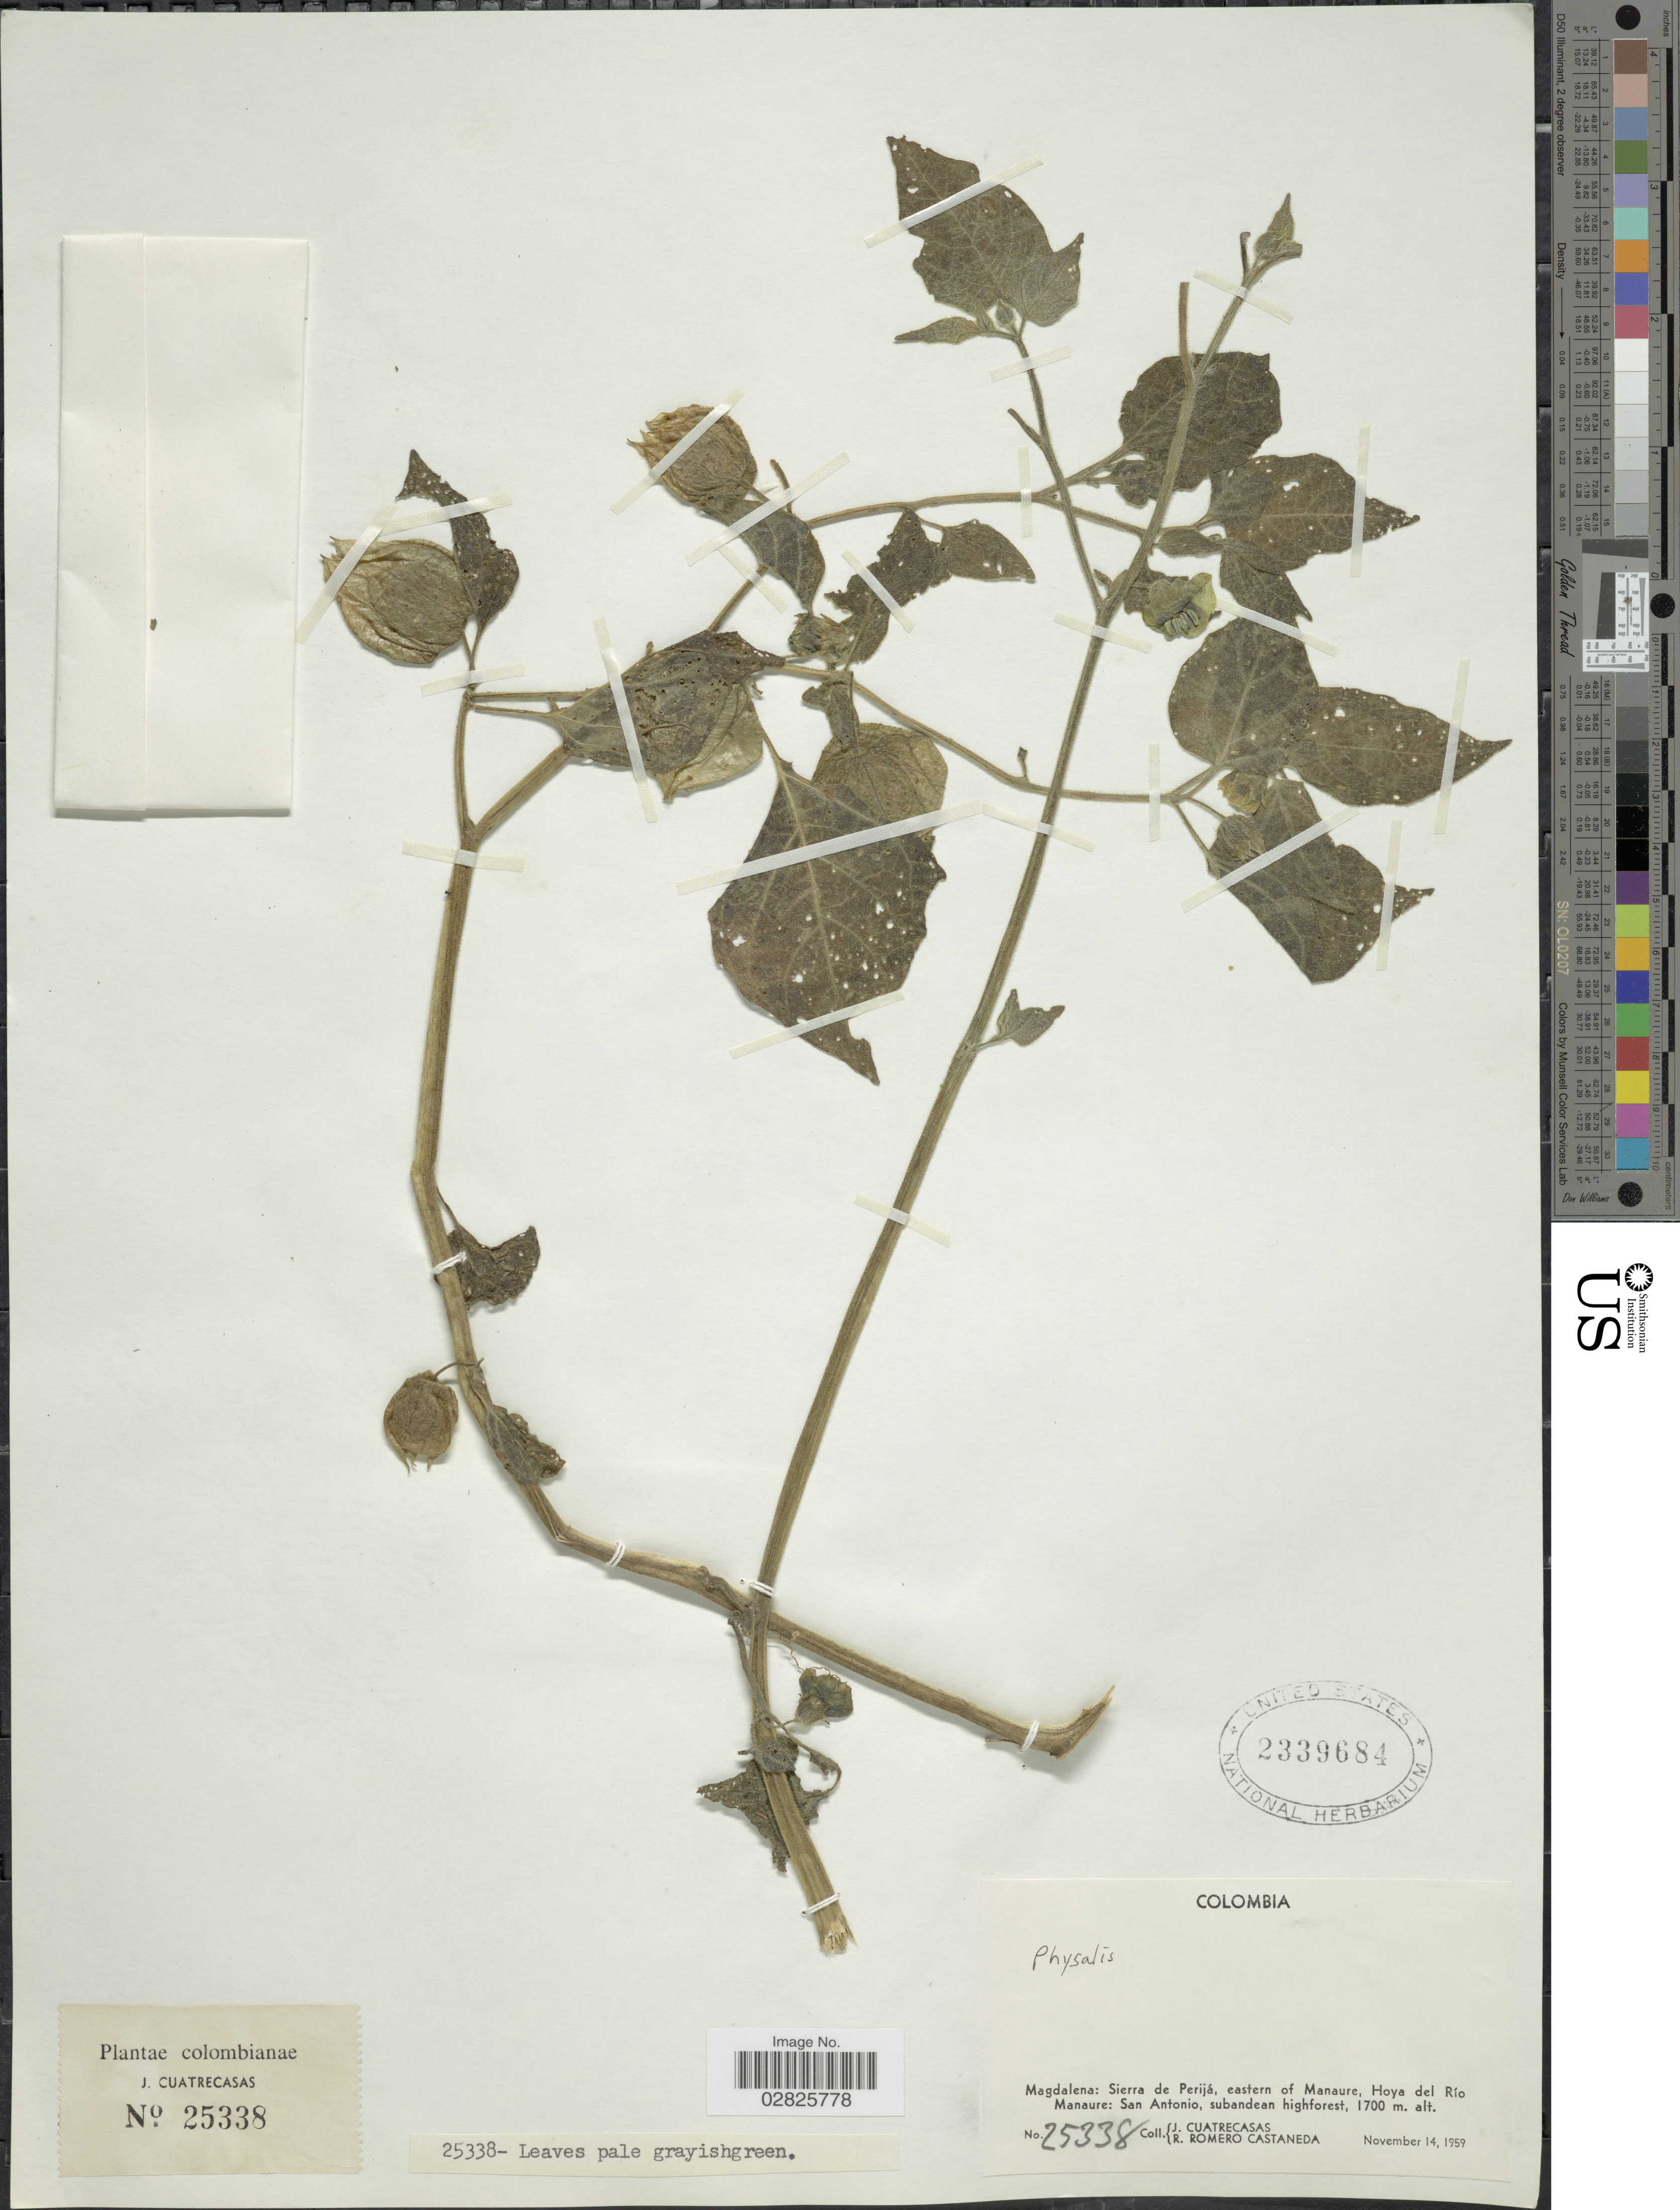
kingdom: Plantae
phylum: Tracheophyta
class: Magnoliopsida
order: Solanales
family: Solanaceae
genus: Physalis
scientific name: Physalis sp.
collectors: J. Cuatrecasas & R. Romero Castañeda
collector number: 25338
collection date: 1959-11-14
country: Colombia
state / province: Magdalena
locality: Sierra de Perijá, eastern of Manaure, Hoya del Río Manaure: San Antonio, subandean highforest.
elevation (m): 1700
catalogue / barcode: US 2339684